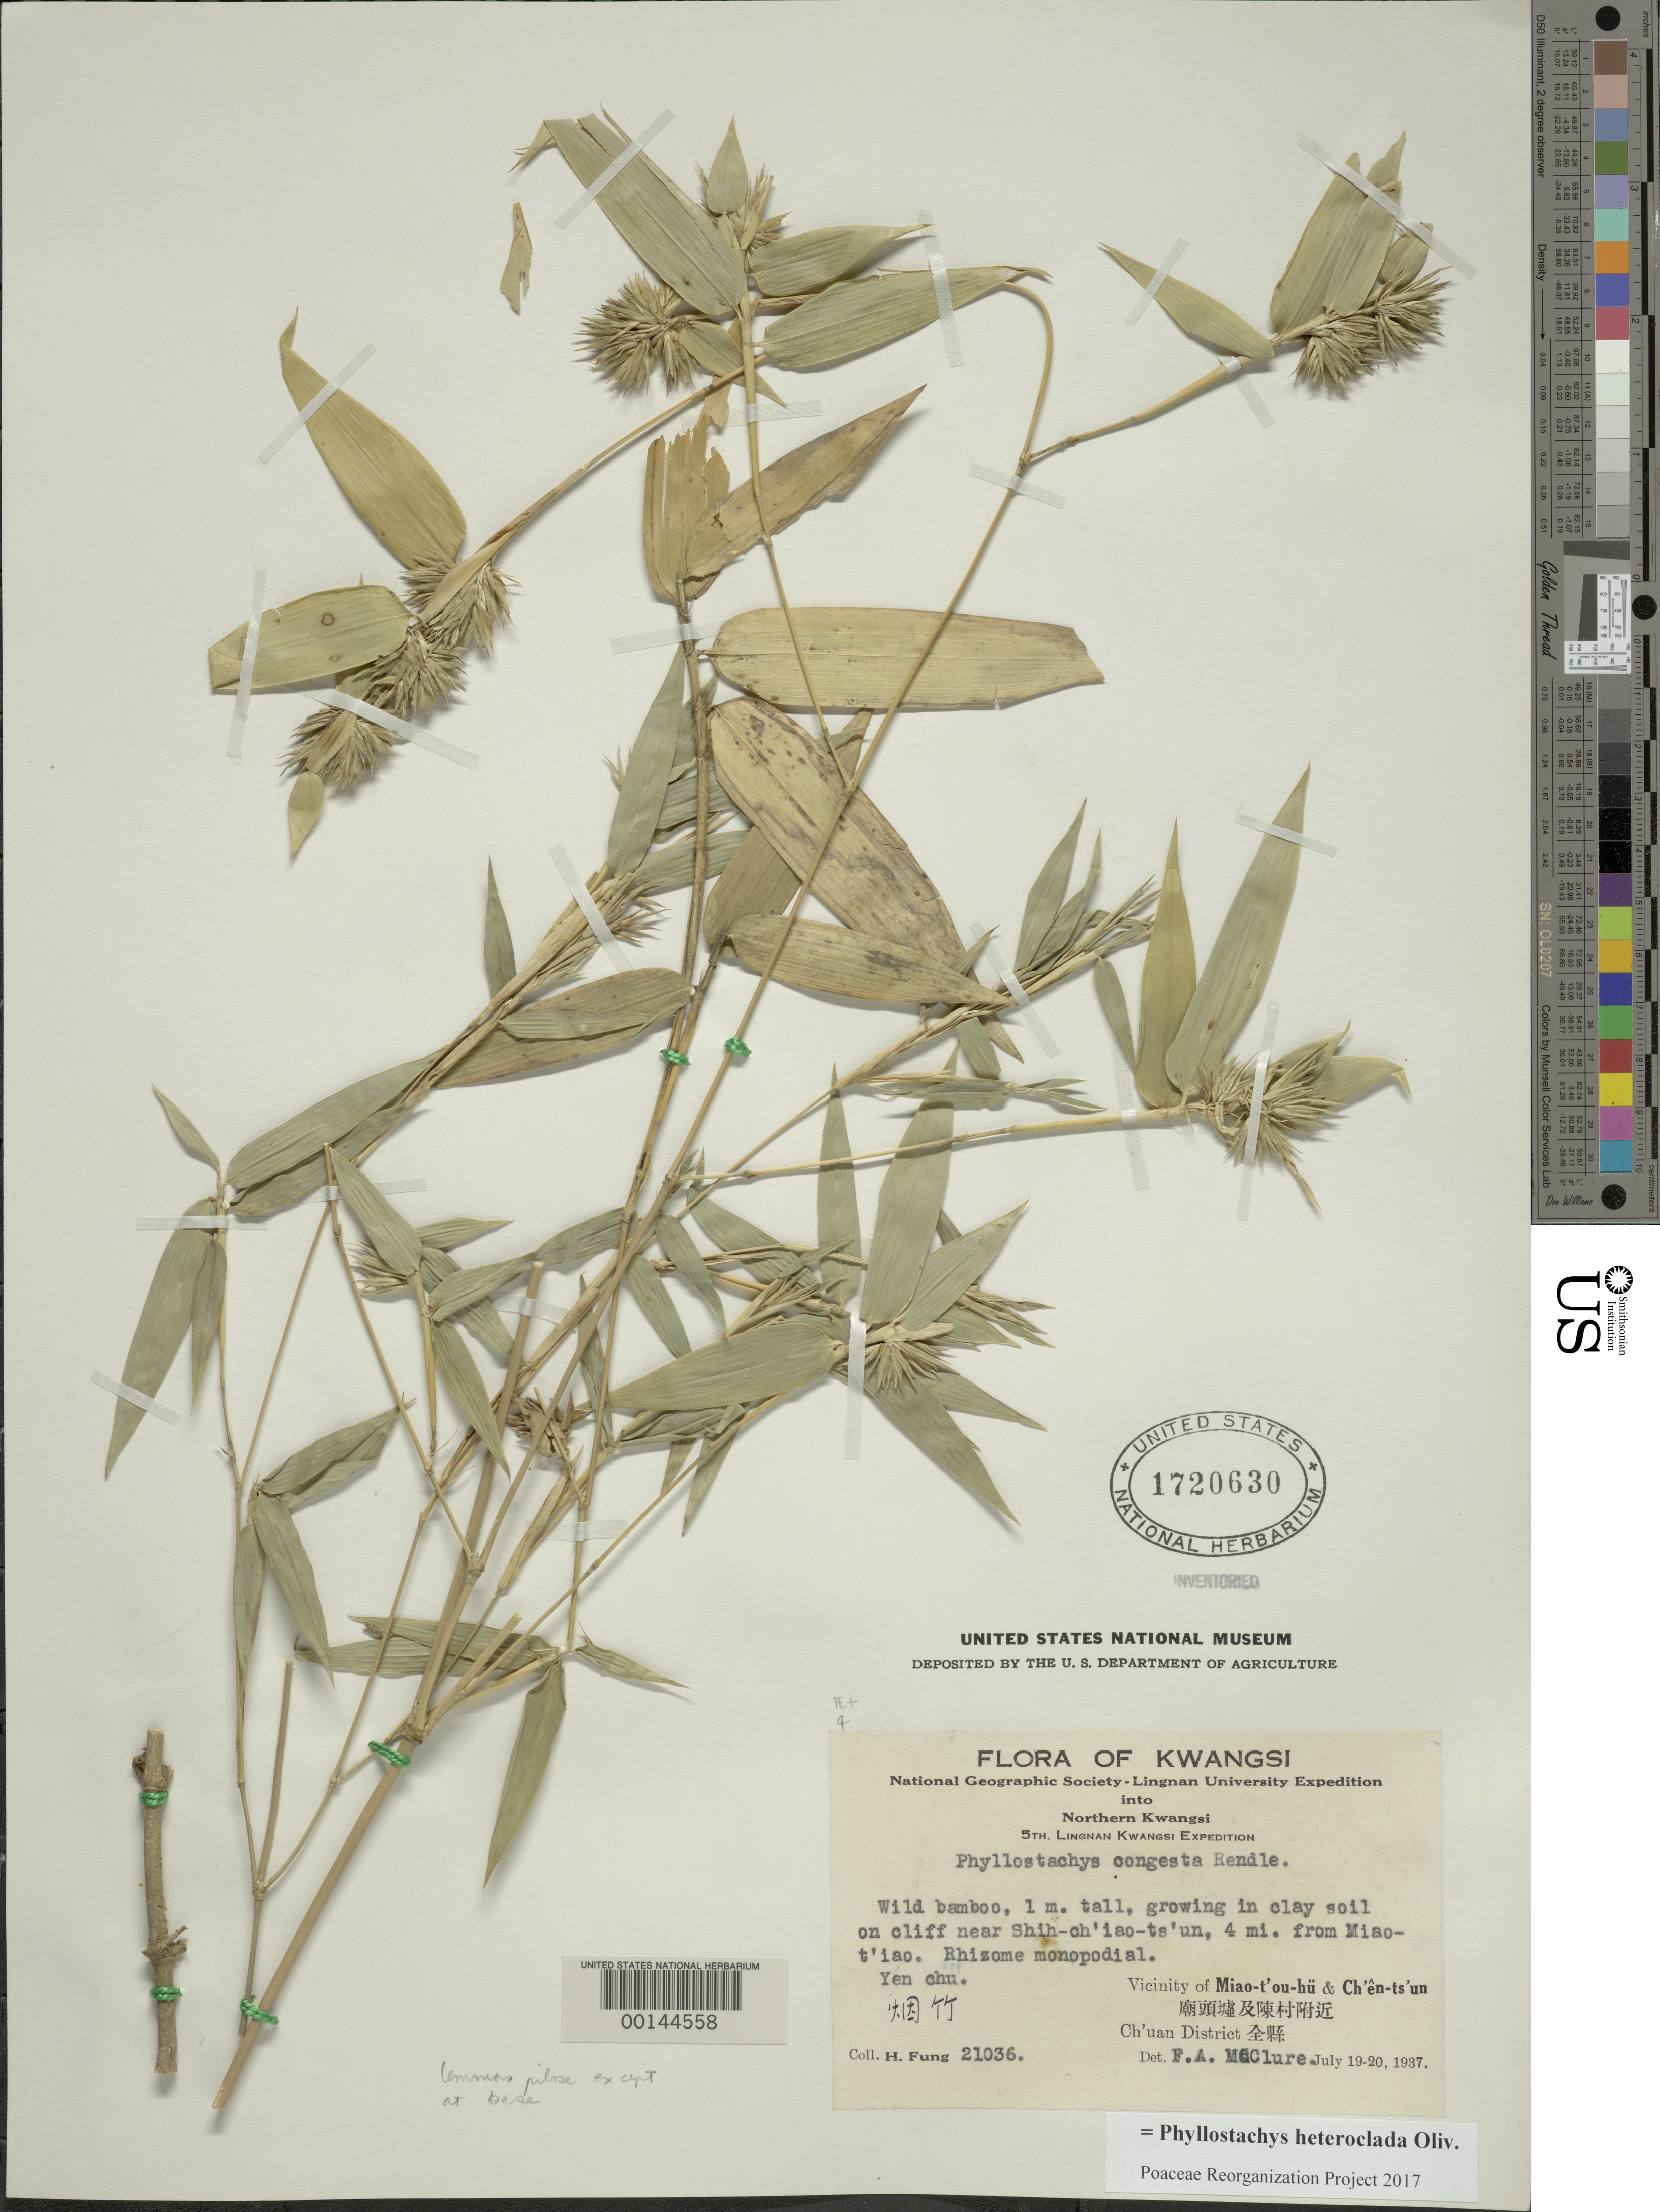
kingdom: Plantae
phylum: Tracheophyta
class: Liliopsida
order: Poales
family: Poaceae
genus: Phyllostachys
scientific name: Phyllostachys heteroclada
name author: Oliv.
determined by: Poaceae Reorganization Project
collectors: H. L. Fung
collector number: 21036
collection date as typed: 19 Jul 1937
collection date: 1937-07-19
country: China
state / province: Jiangxi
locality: Ch'uan, miao-t'ou-hu/ch'en-ts'un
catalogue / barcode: US 1720630